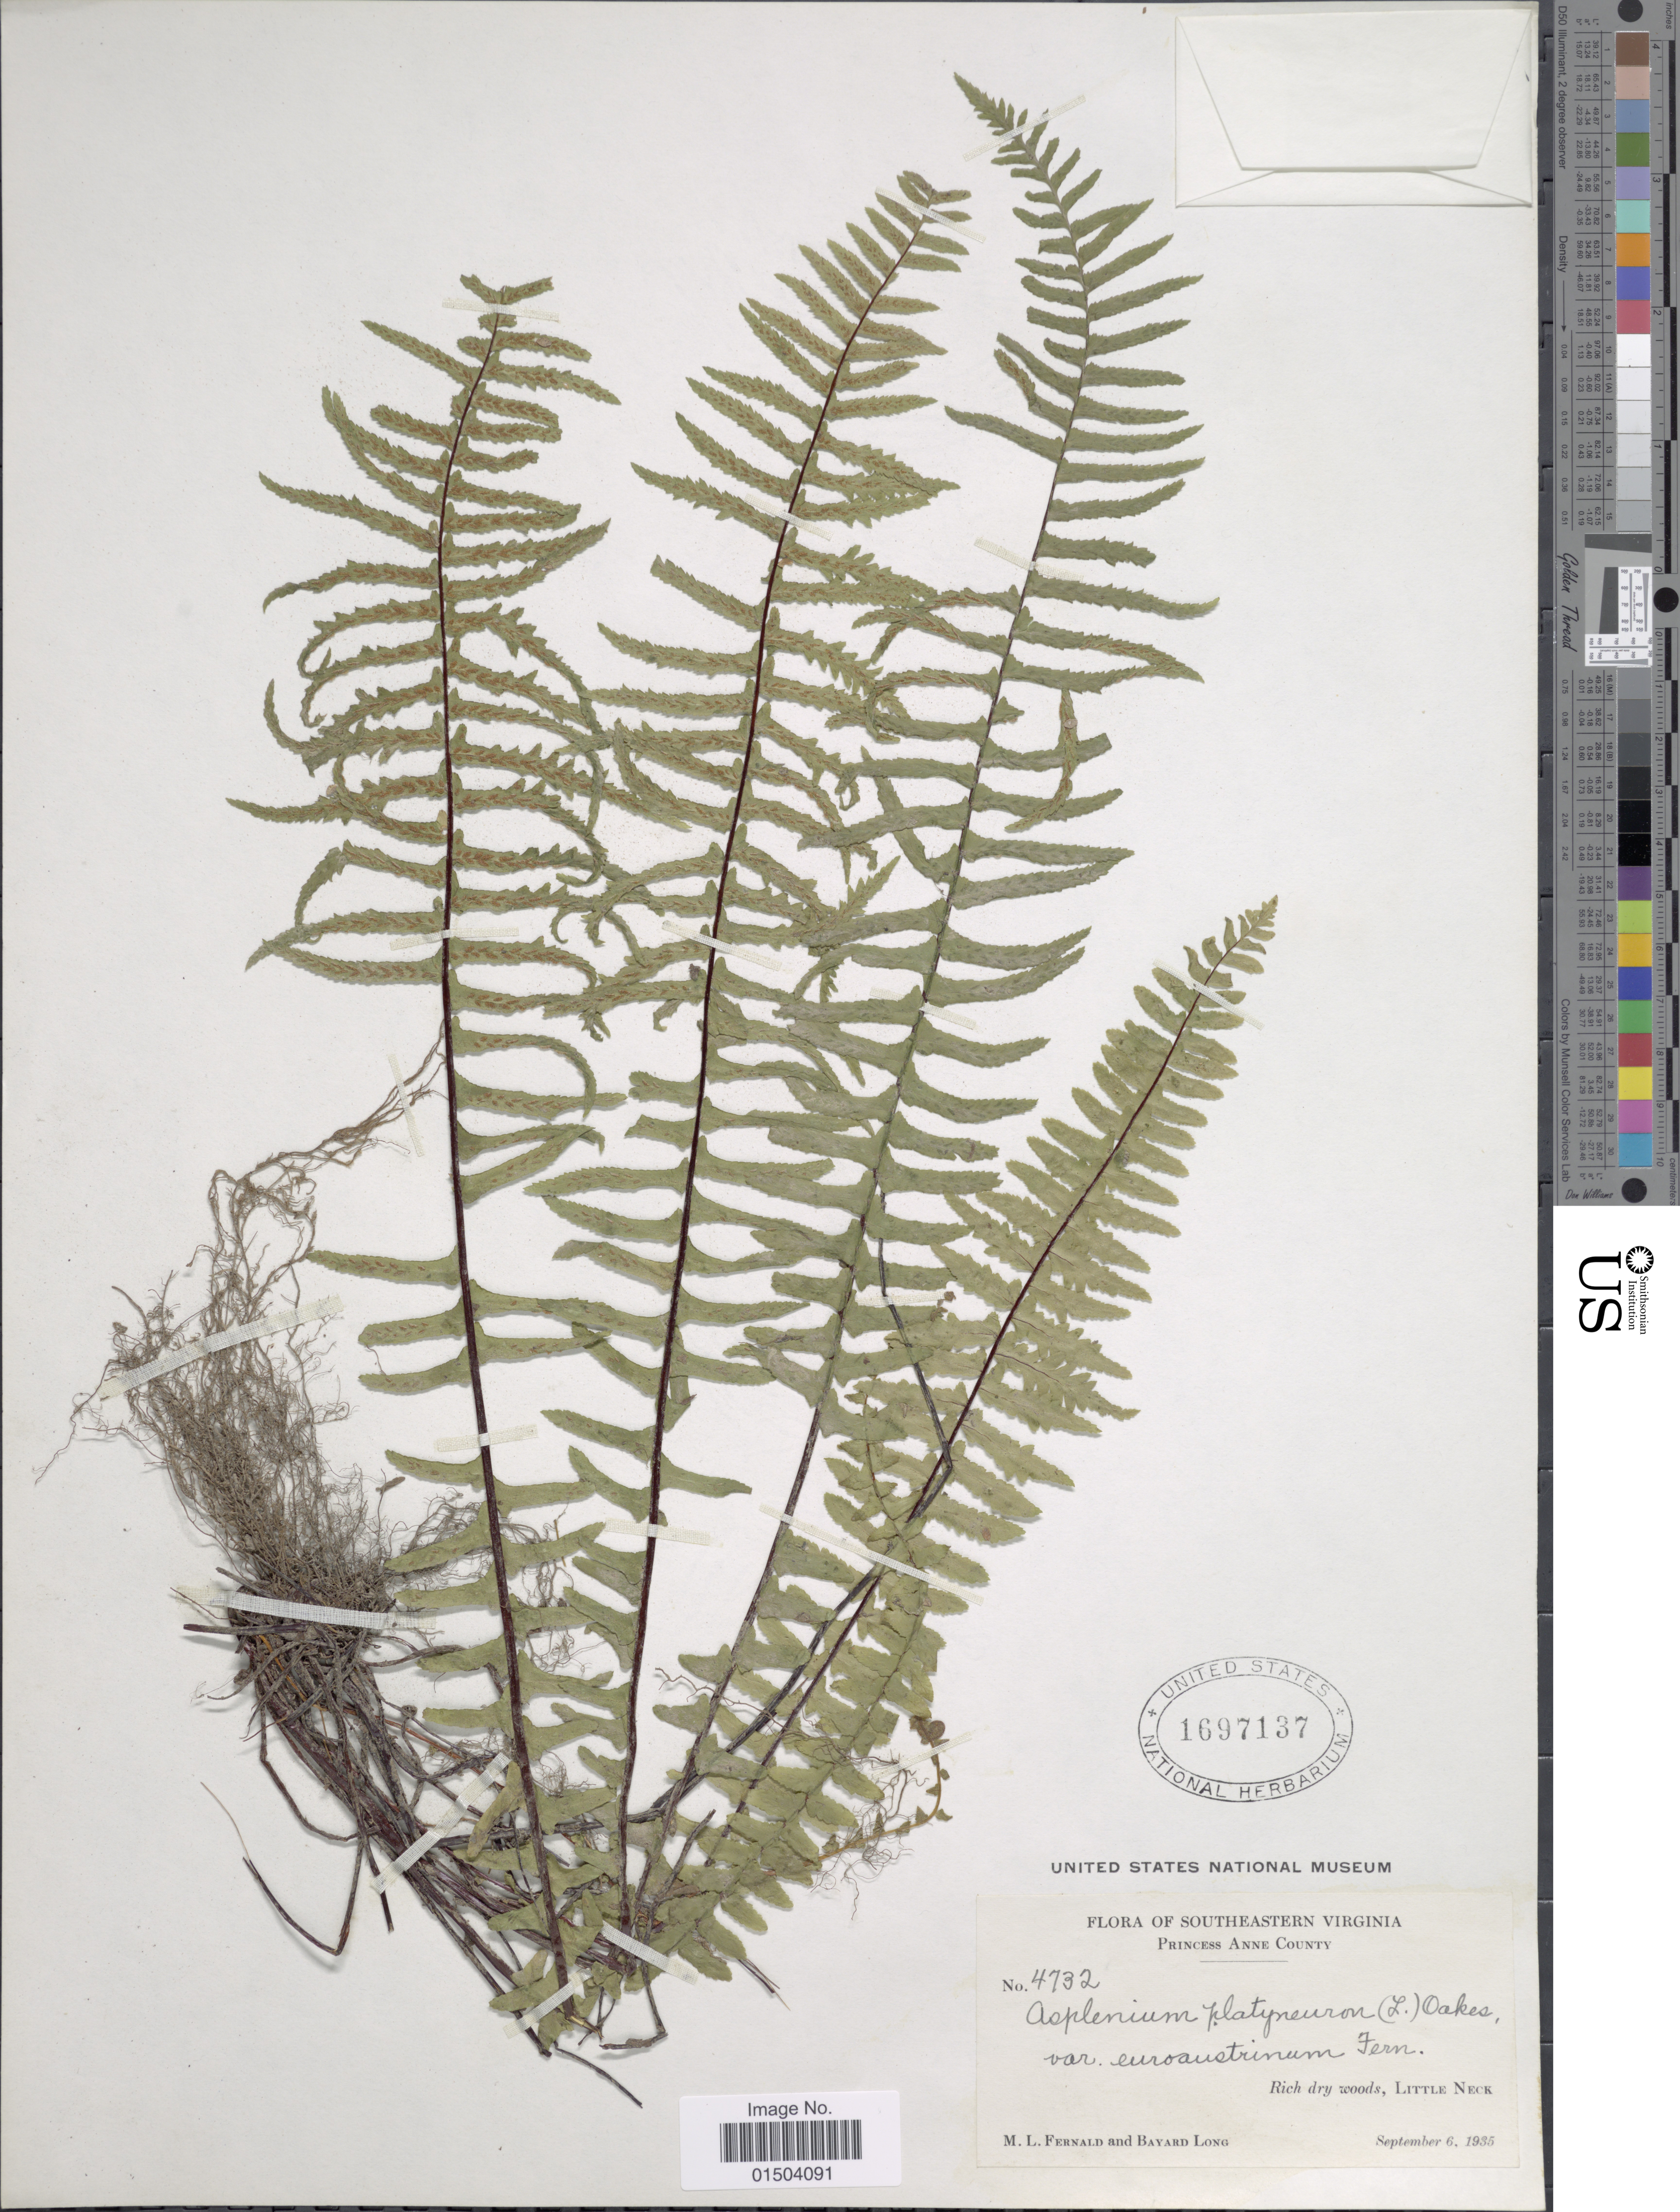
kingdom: Plantae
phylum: Tracheophyta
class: Polypodiopsida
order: Polypodiales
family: Aspleniaceae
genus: Asplenium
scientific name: Asplenium platyneuron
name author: (L.) Britton, Stearns & Poggenb.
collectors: M. L. Fernald & B. Long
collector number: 4732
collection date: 1935-09-06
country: United States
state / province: Virginia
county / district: City of Virginia Beach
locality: Southeastern Virginia. Princess Anne County. Rich dry woods, Little Neck.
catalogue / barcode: US 1697137